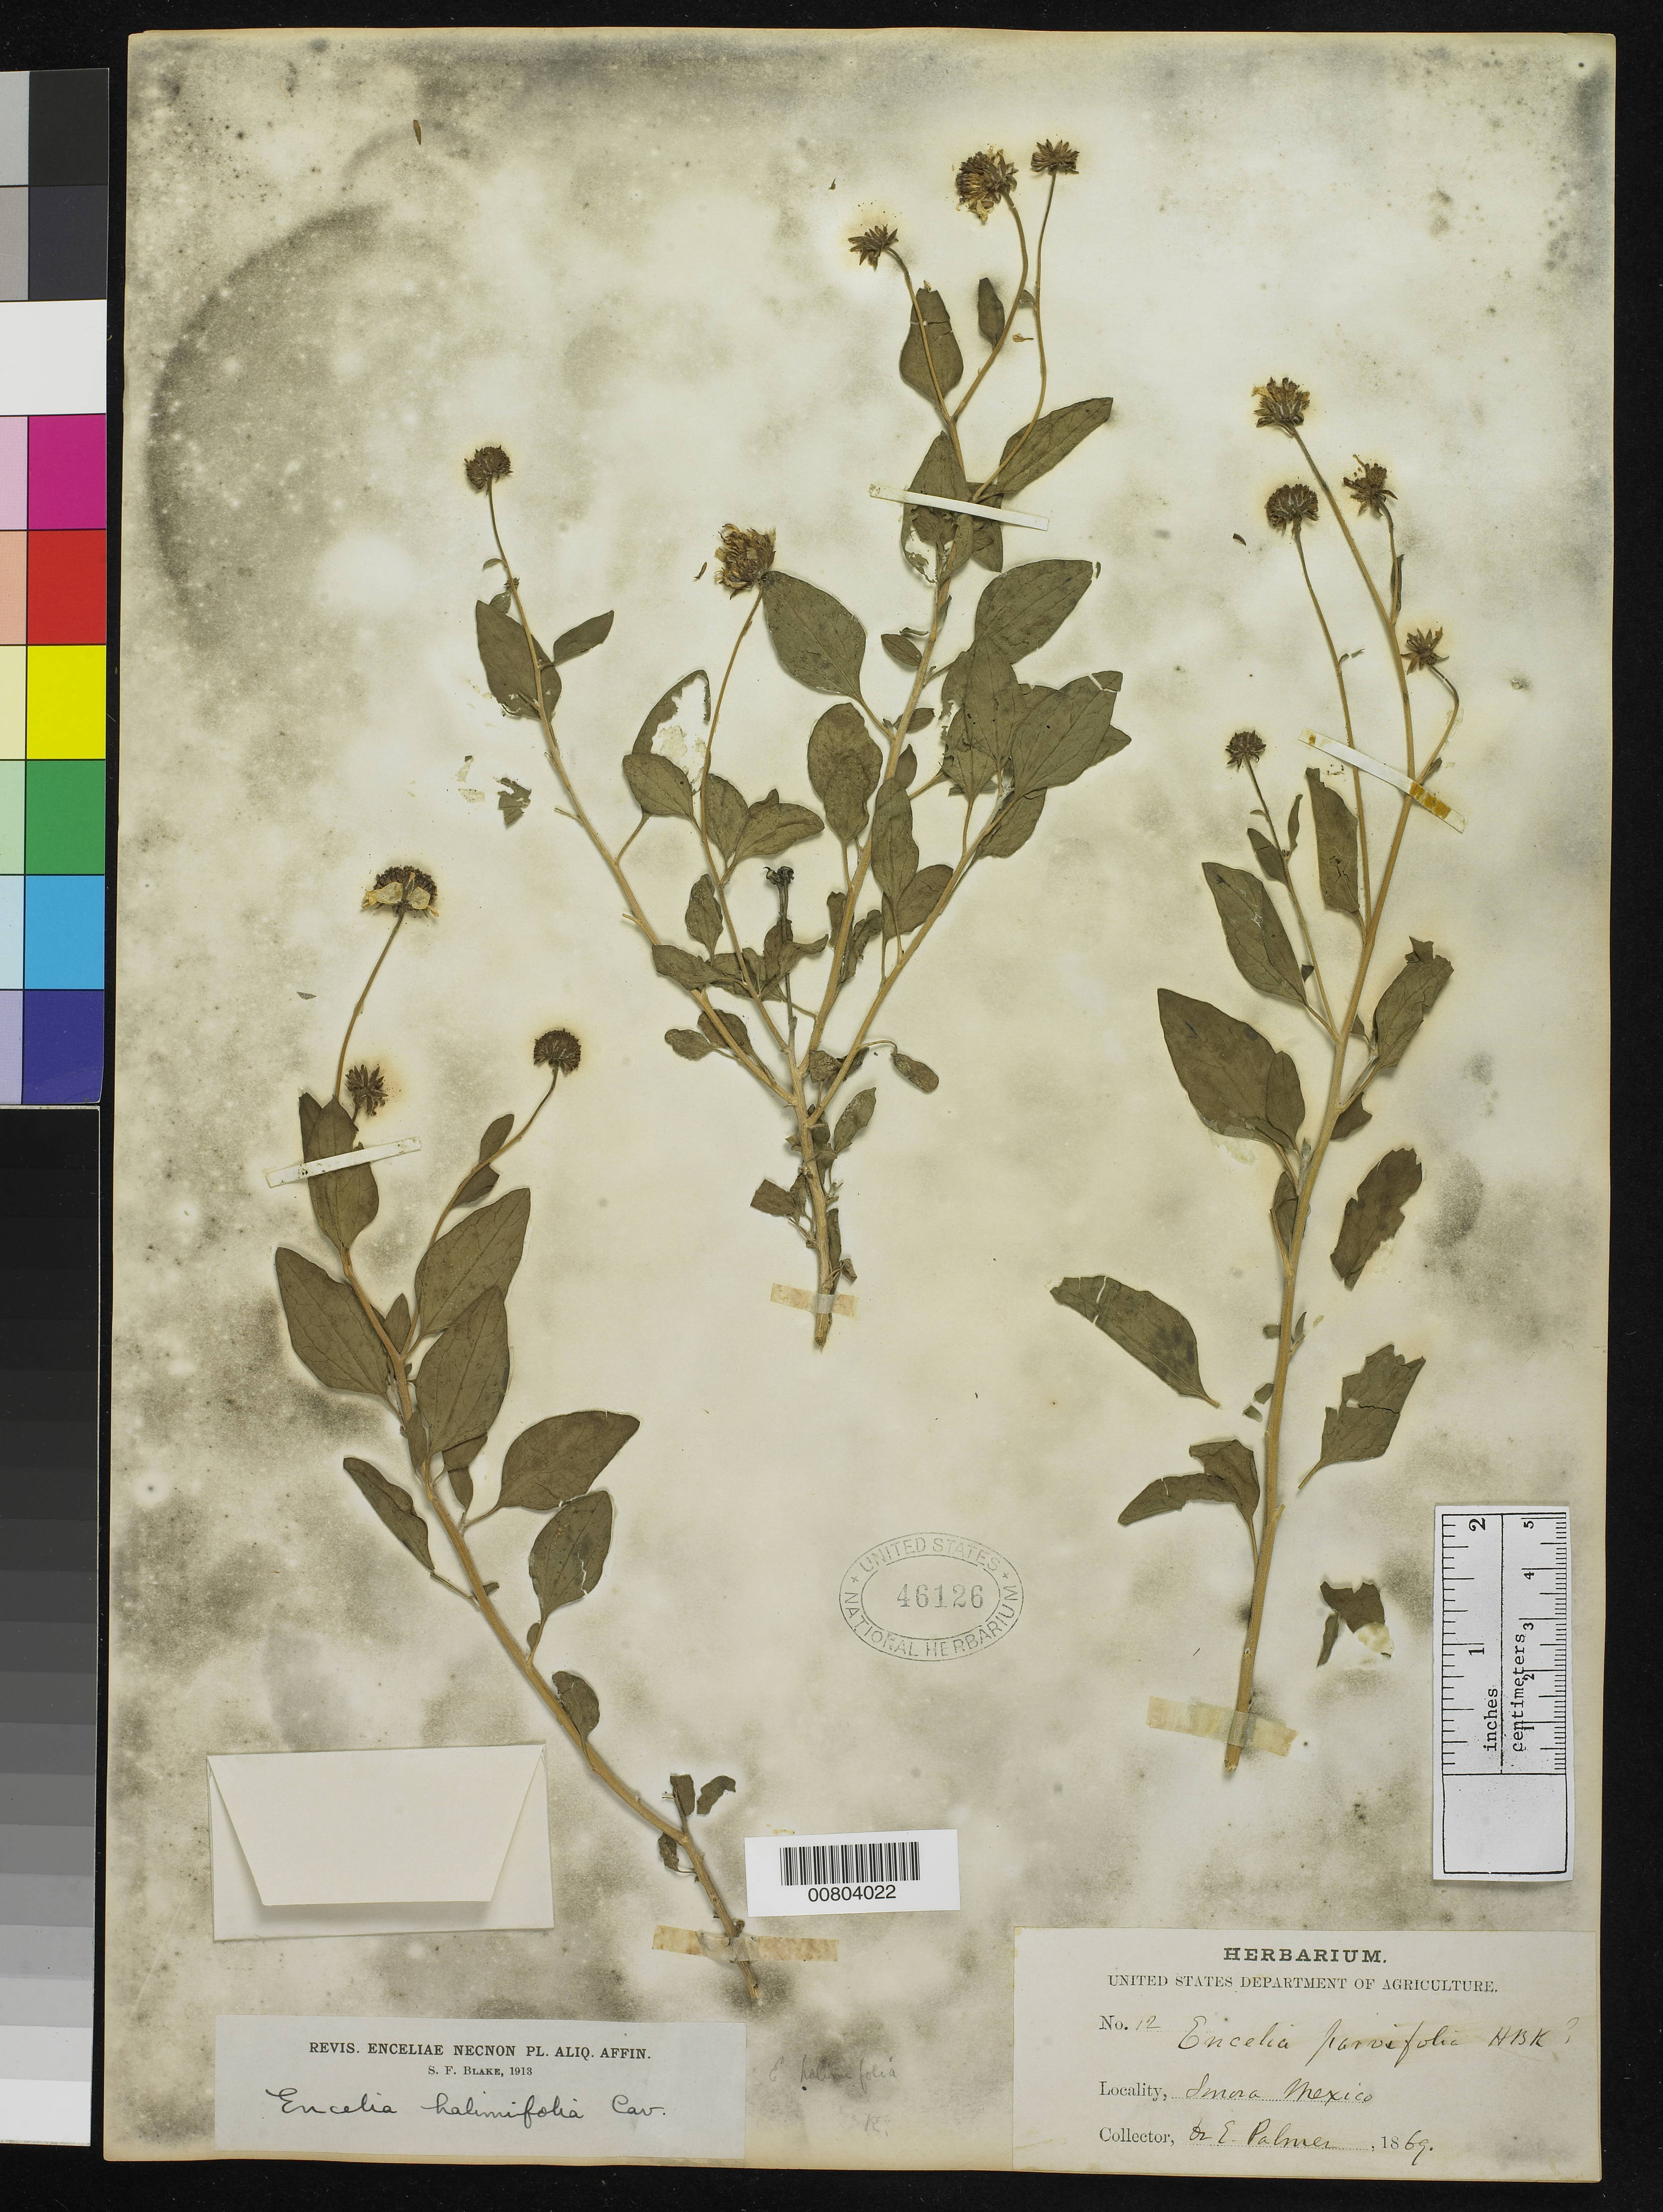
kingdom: Plantae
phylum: Tracheophyta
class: Magnoliopsida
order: Asterales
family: Asteraceae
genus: Encelia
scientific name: Encelia halimifolia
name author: Cav.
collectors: E. Palmer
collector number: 12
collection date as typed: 1869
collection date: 1869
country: Mexico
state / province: Sonora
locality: State of Sonora.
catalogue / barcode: US 46126